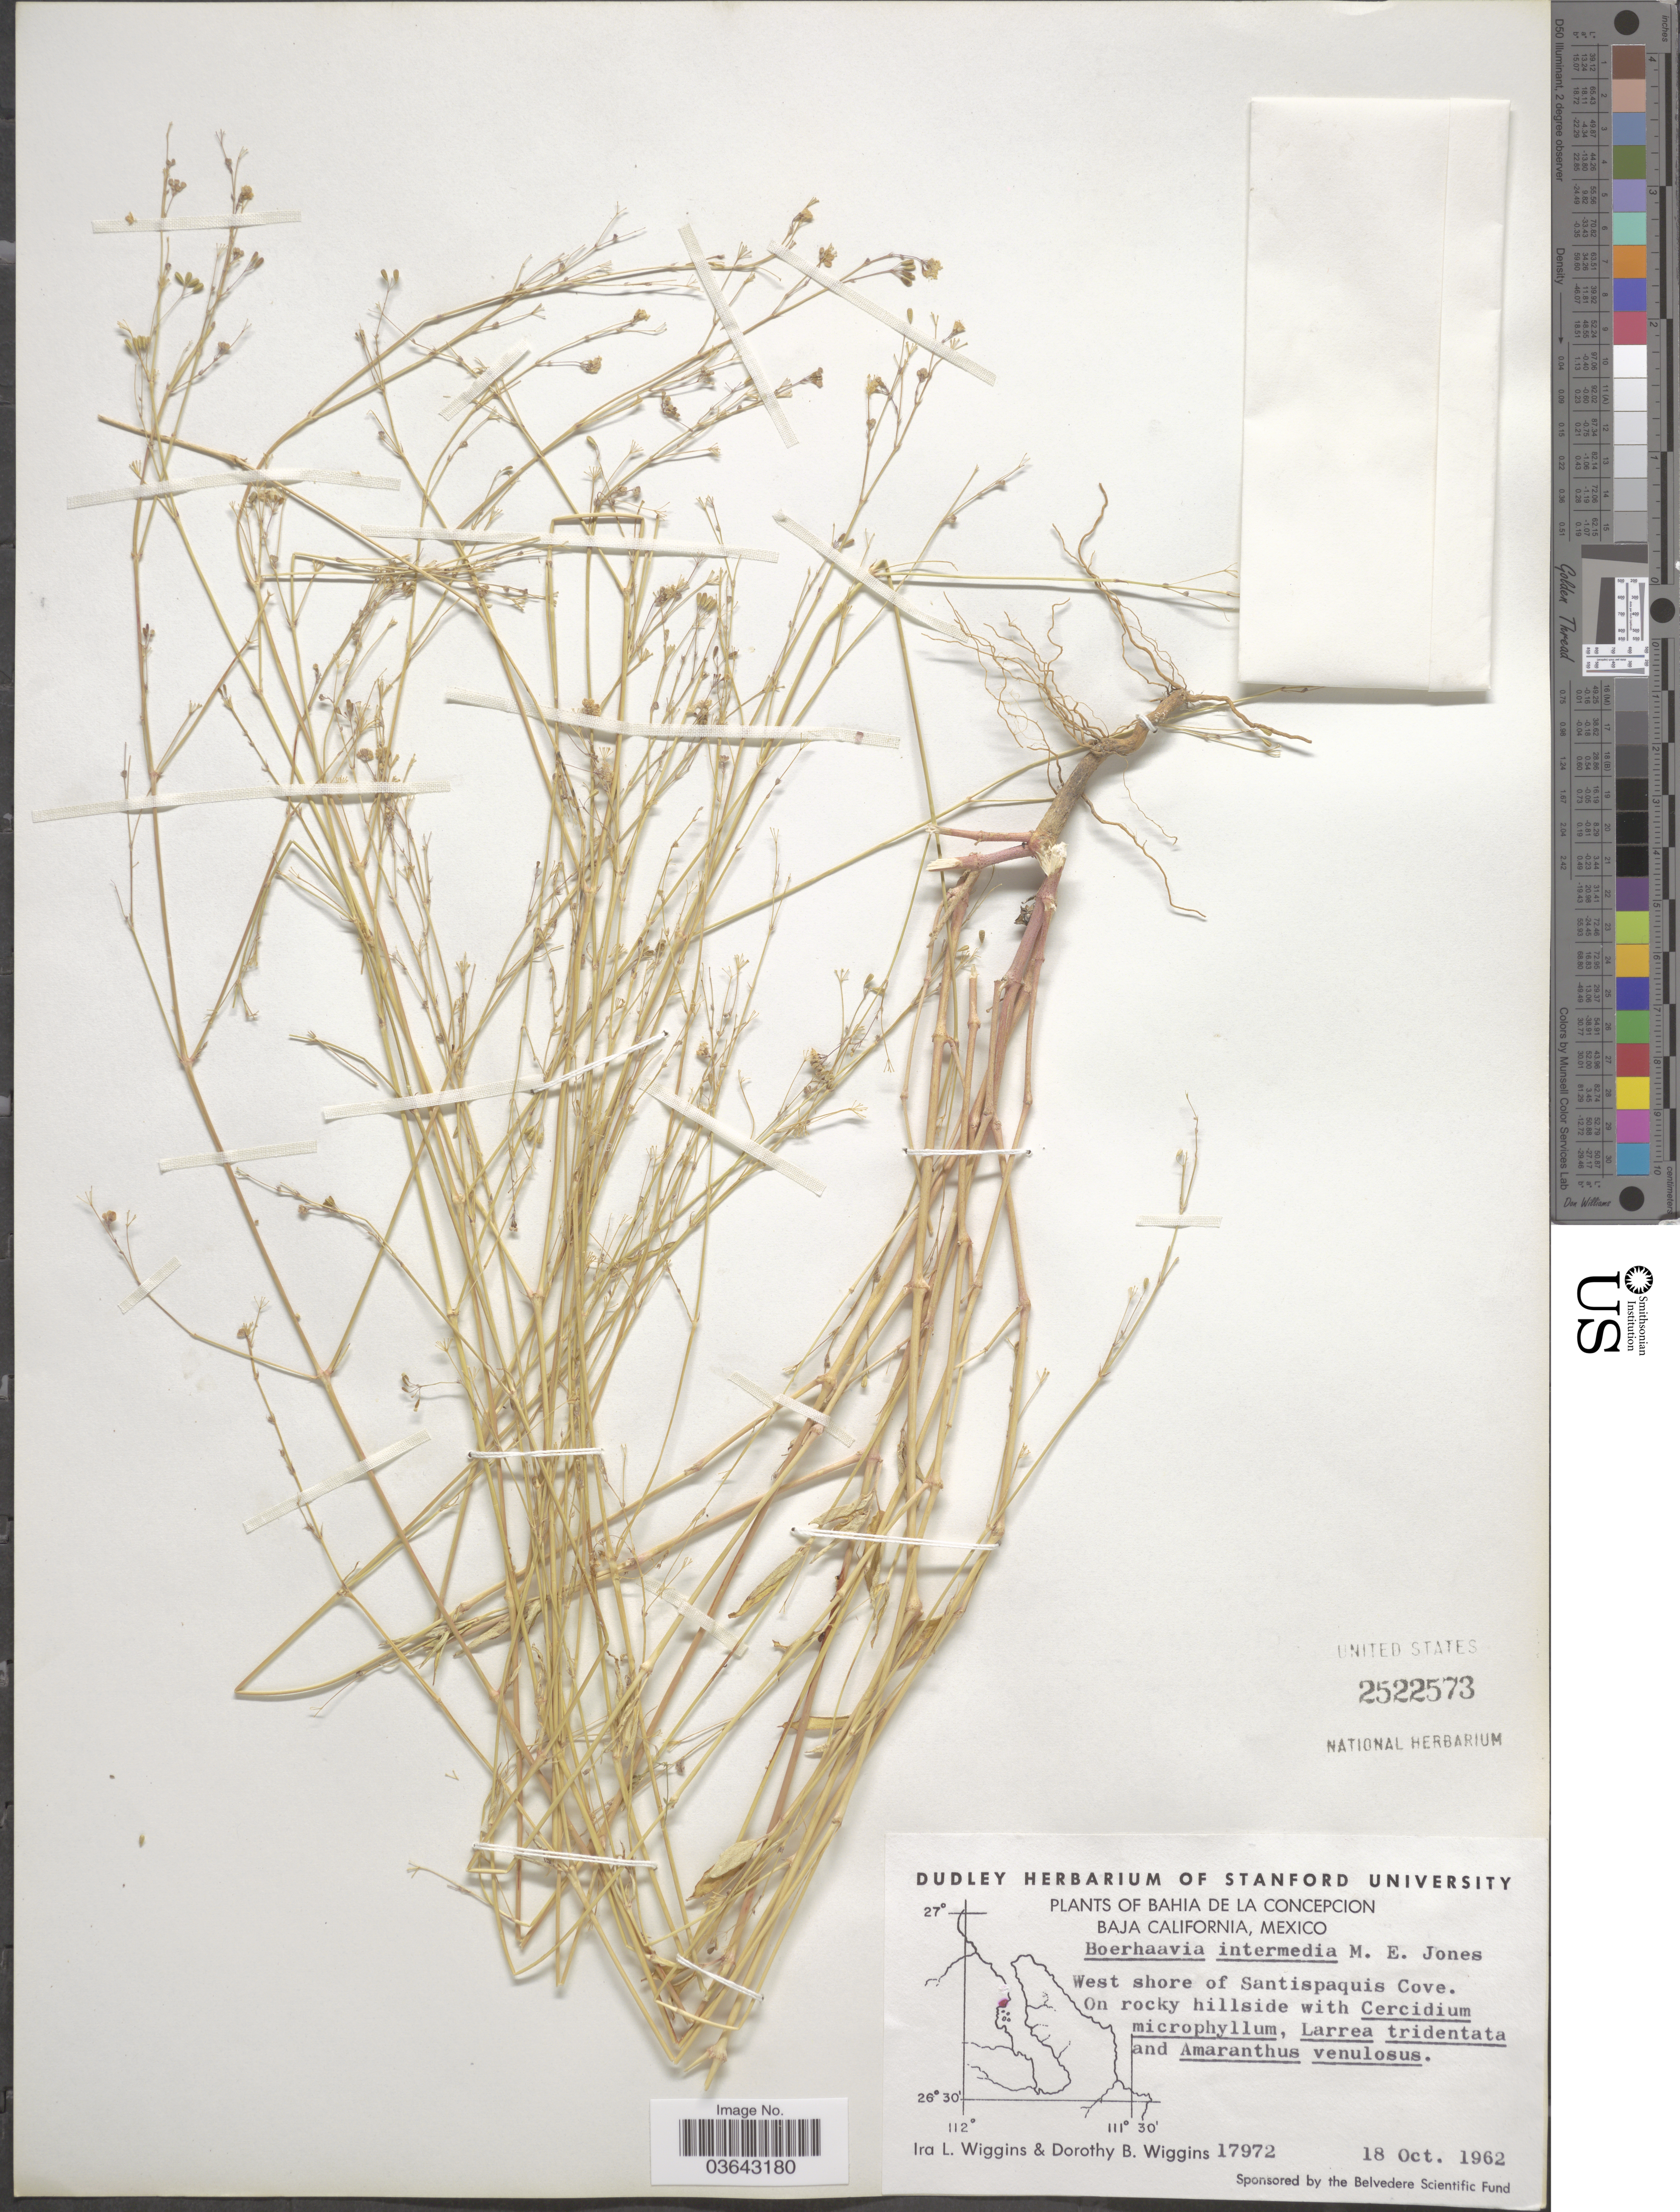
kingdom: Plantae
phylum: Tracheophyta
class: Magnoliopsida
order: Caryophyllales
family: Nyctaginaceae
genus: Boerhavia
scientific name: Boerhavia intermedia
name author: M.E. Jones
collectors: I. L. Wiggins & D. B. Wiggins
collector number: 17972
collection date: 1962-10-18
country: Mexico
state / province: Baja California Sur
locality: Bahia de la Concepcion. West shore of Santispaquis Cove.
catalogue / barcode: US 2522573